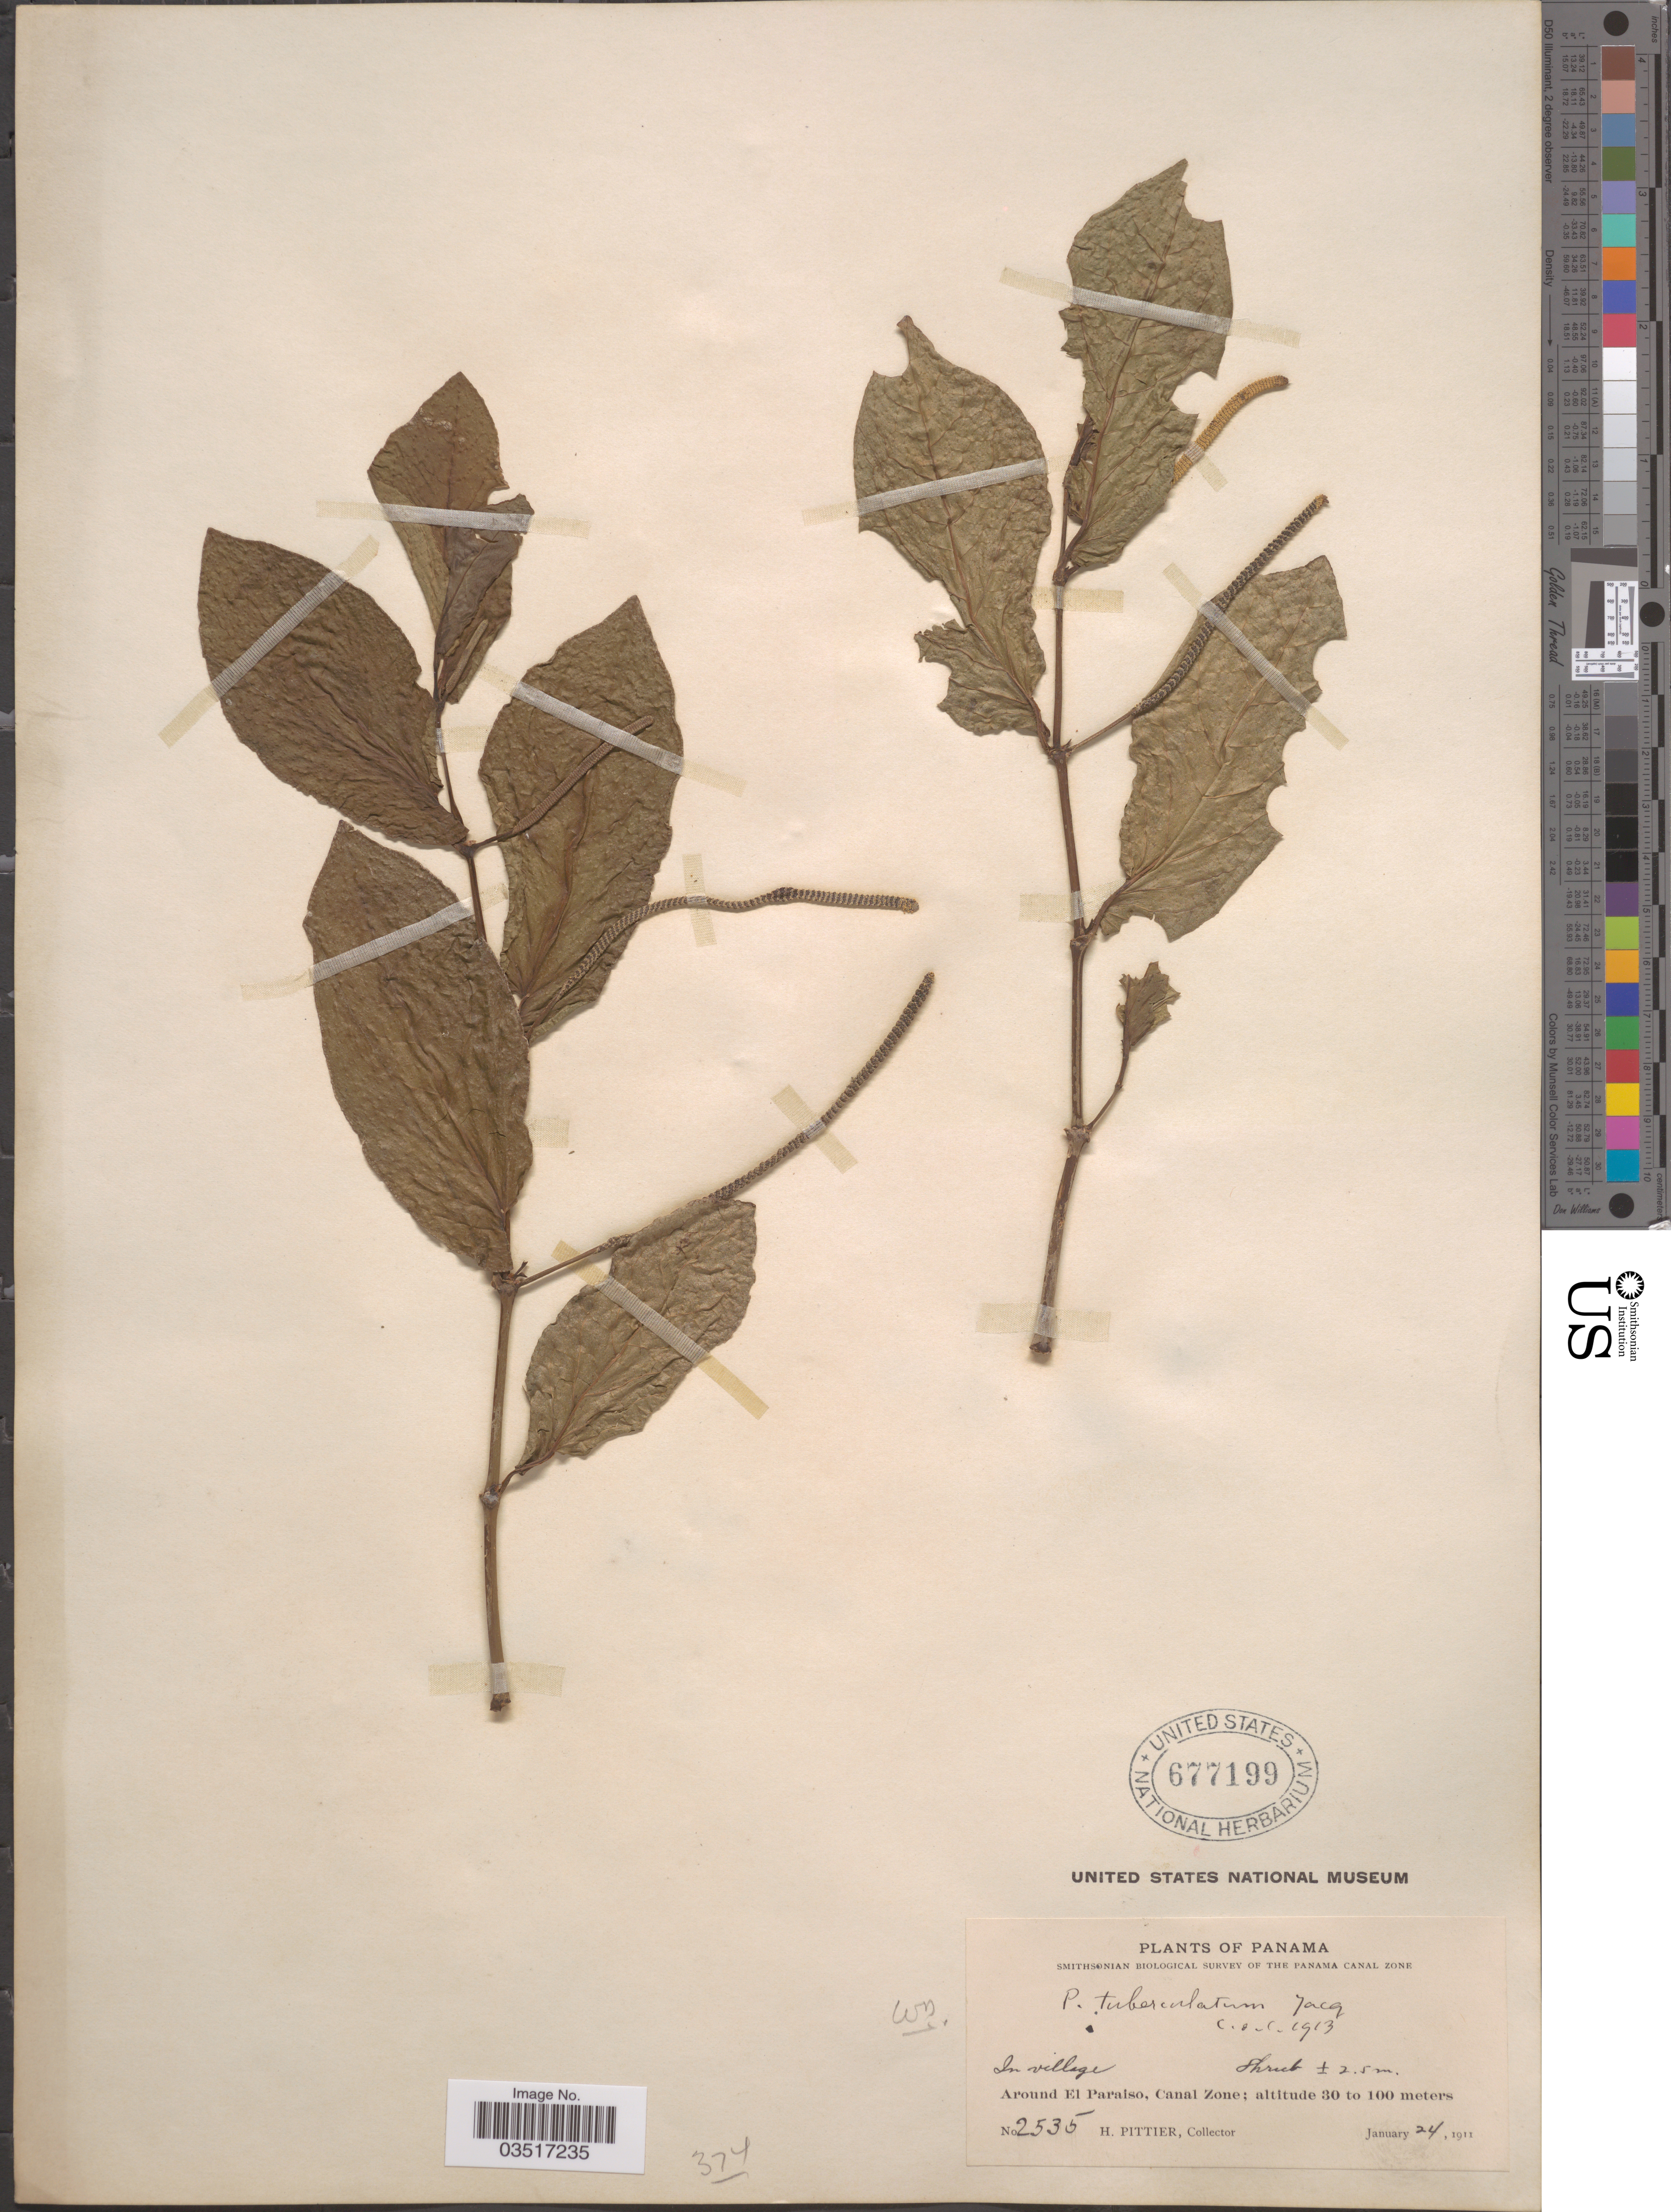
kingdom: Plantae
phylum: Tracheophyta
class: Magnoliopsida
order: Piperales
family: Piperaceae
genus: Piper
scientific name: Piper tuberculatum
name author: Jacq.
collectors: H. F. Pittier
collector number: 2535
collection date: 1911-01-24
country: Panama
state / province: Colón / Panamá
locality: Around El Paraiso, Canal Zone.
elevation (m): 30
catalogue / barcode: US 677199